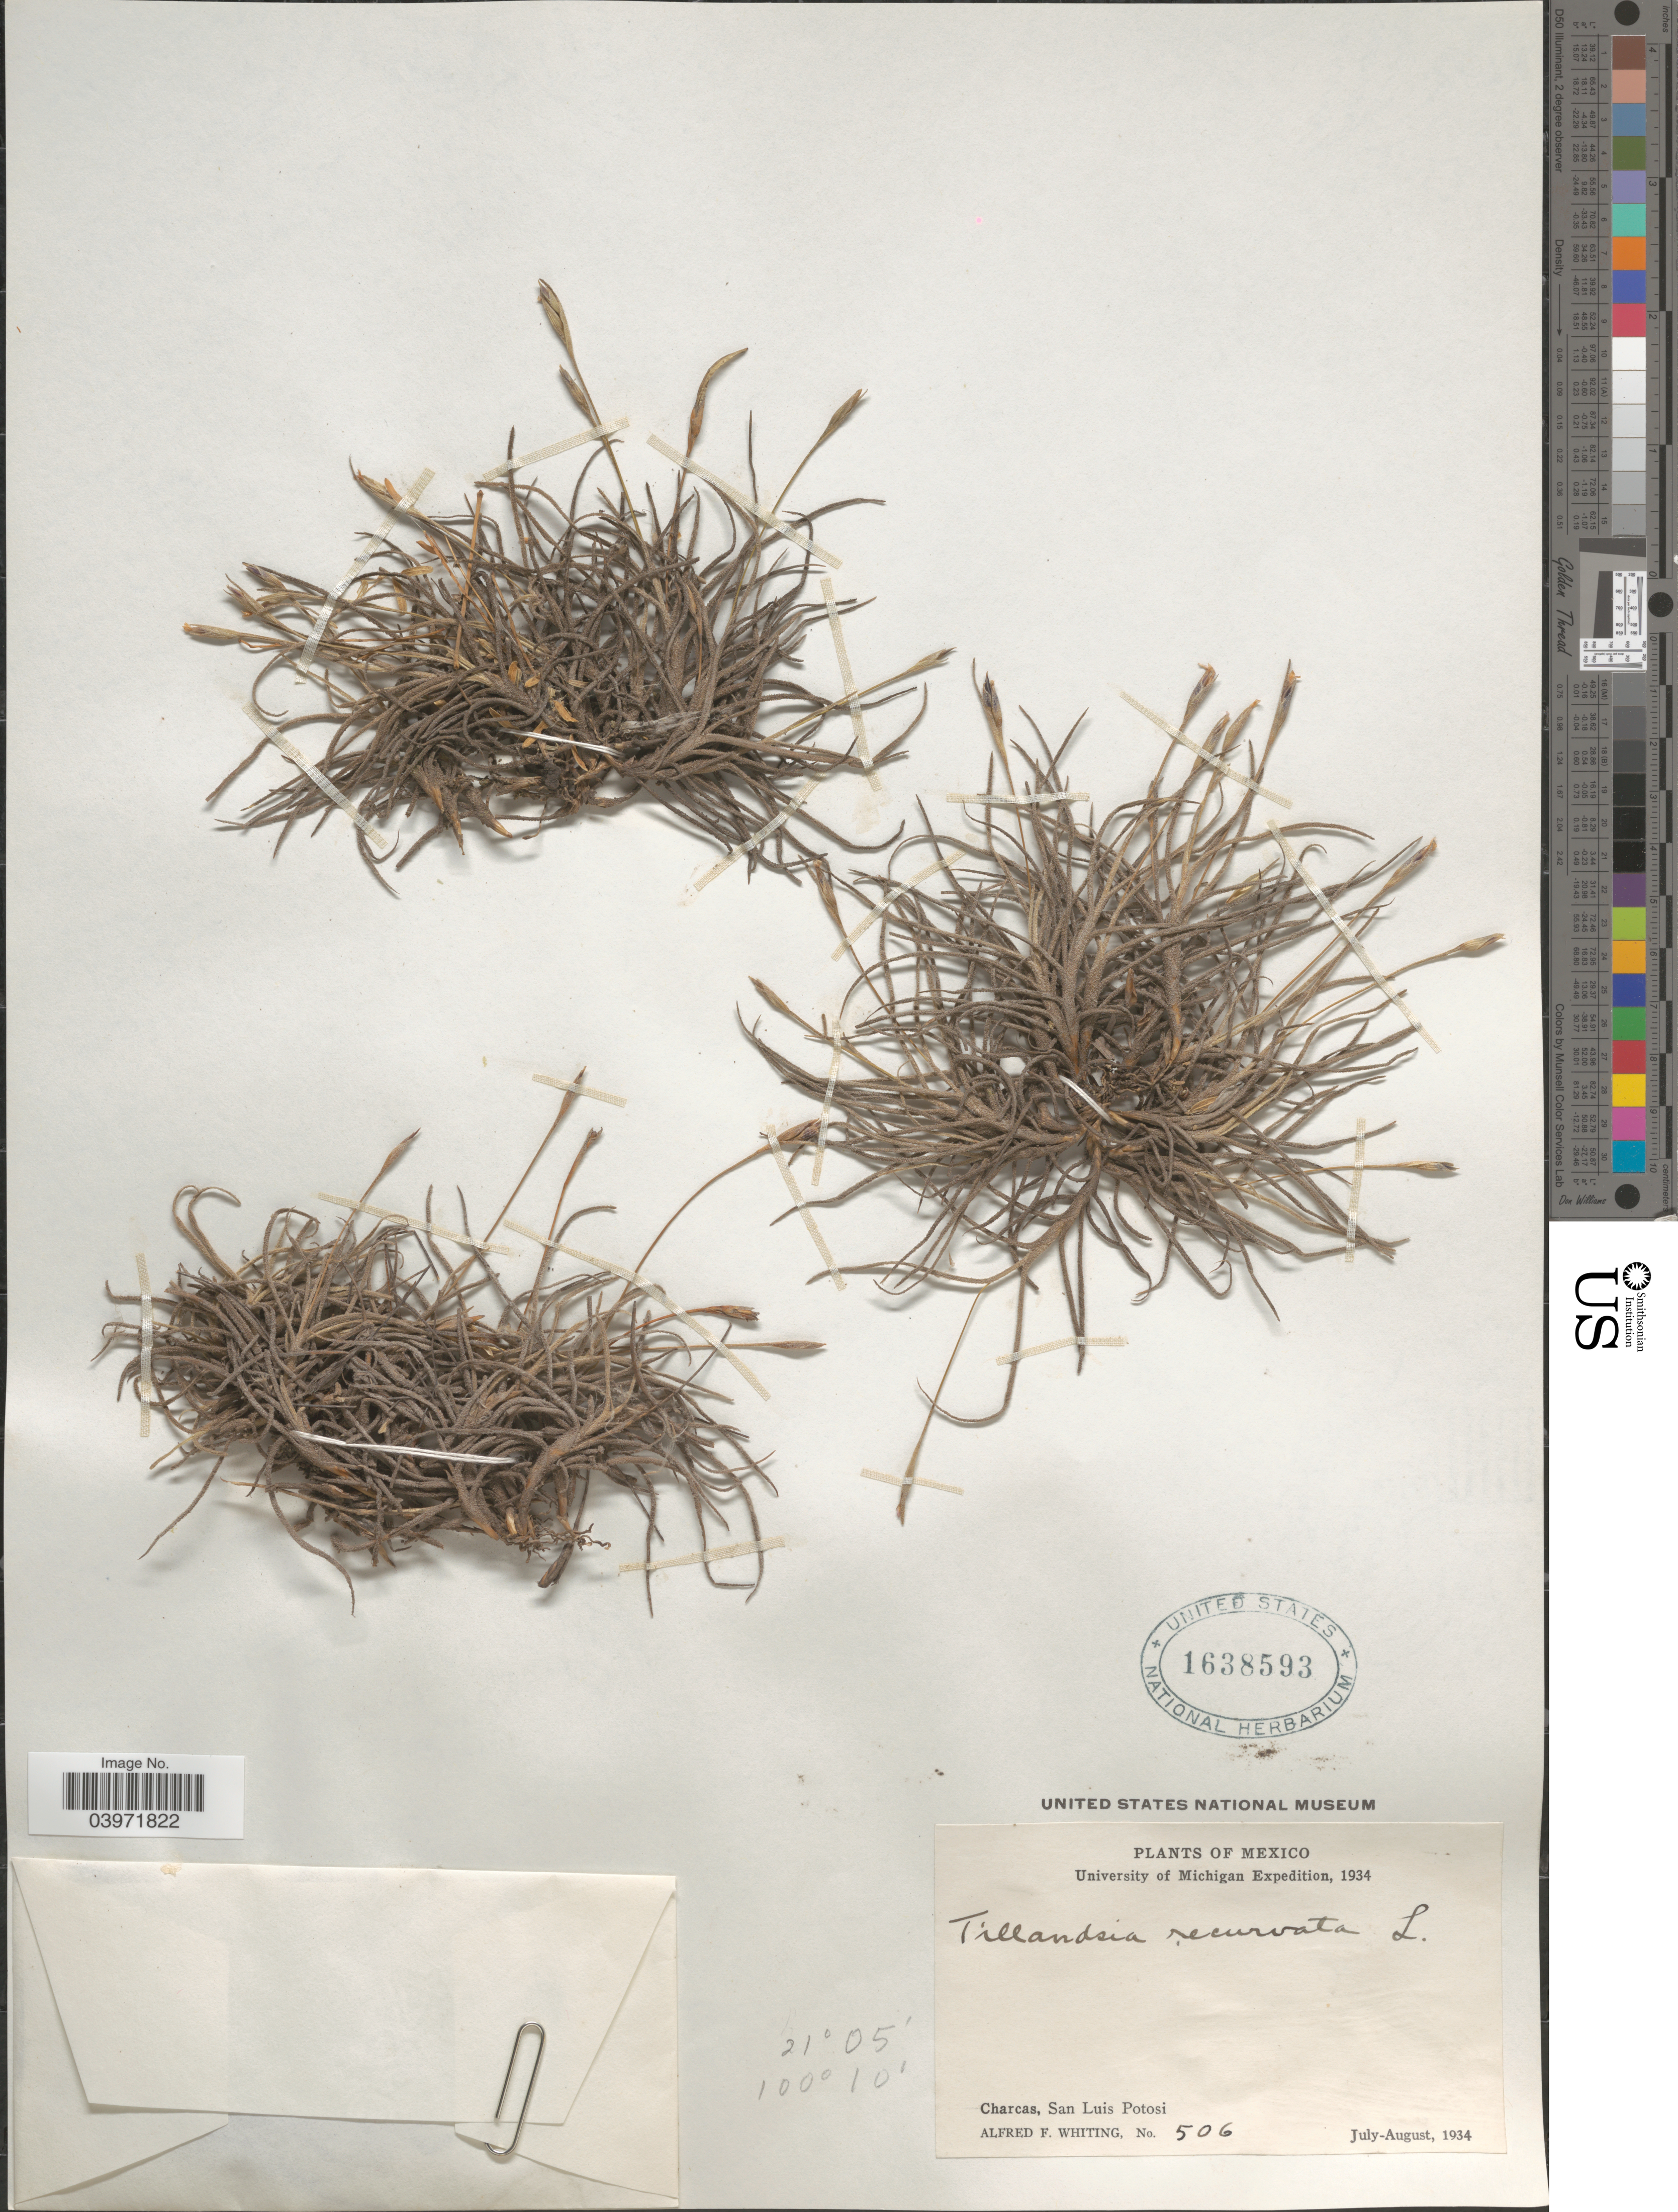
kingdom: Plantae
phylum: Tracheophyta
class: Liliopsida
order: Poales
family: Bromeliaceae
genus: Tillandsia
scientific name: Tillandsia recurvata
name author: L.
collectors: A. F. Whiting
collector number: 506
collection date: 1934-07/1934-08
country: Mexico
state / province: San Luis Potosí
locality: Charcas.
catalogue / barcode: US 1638593